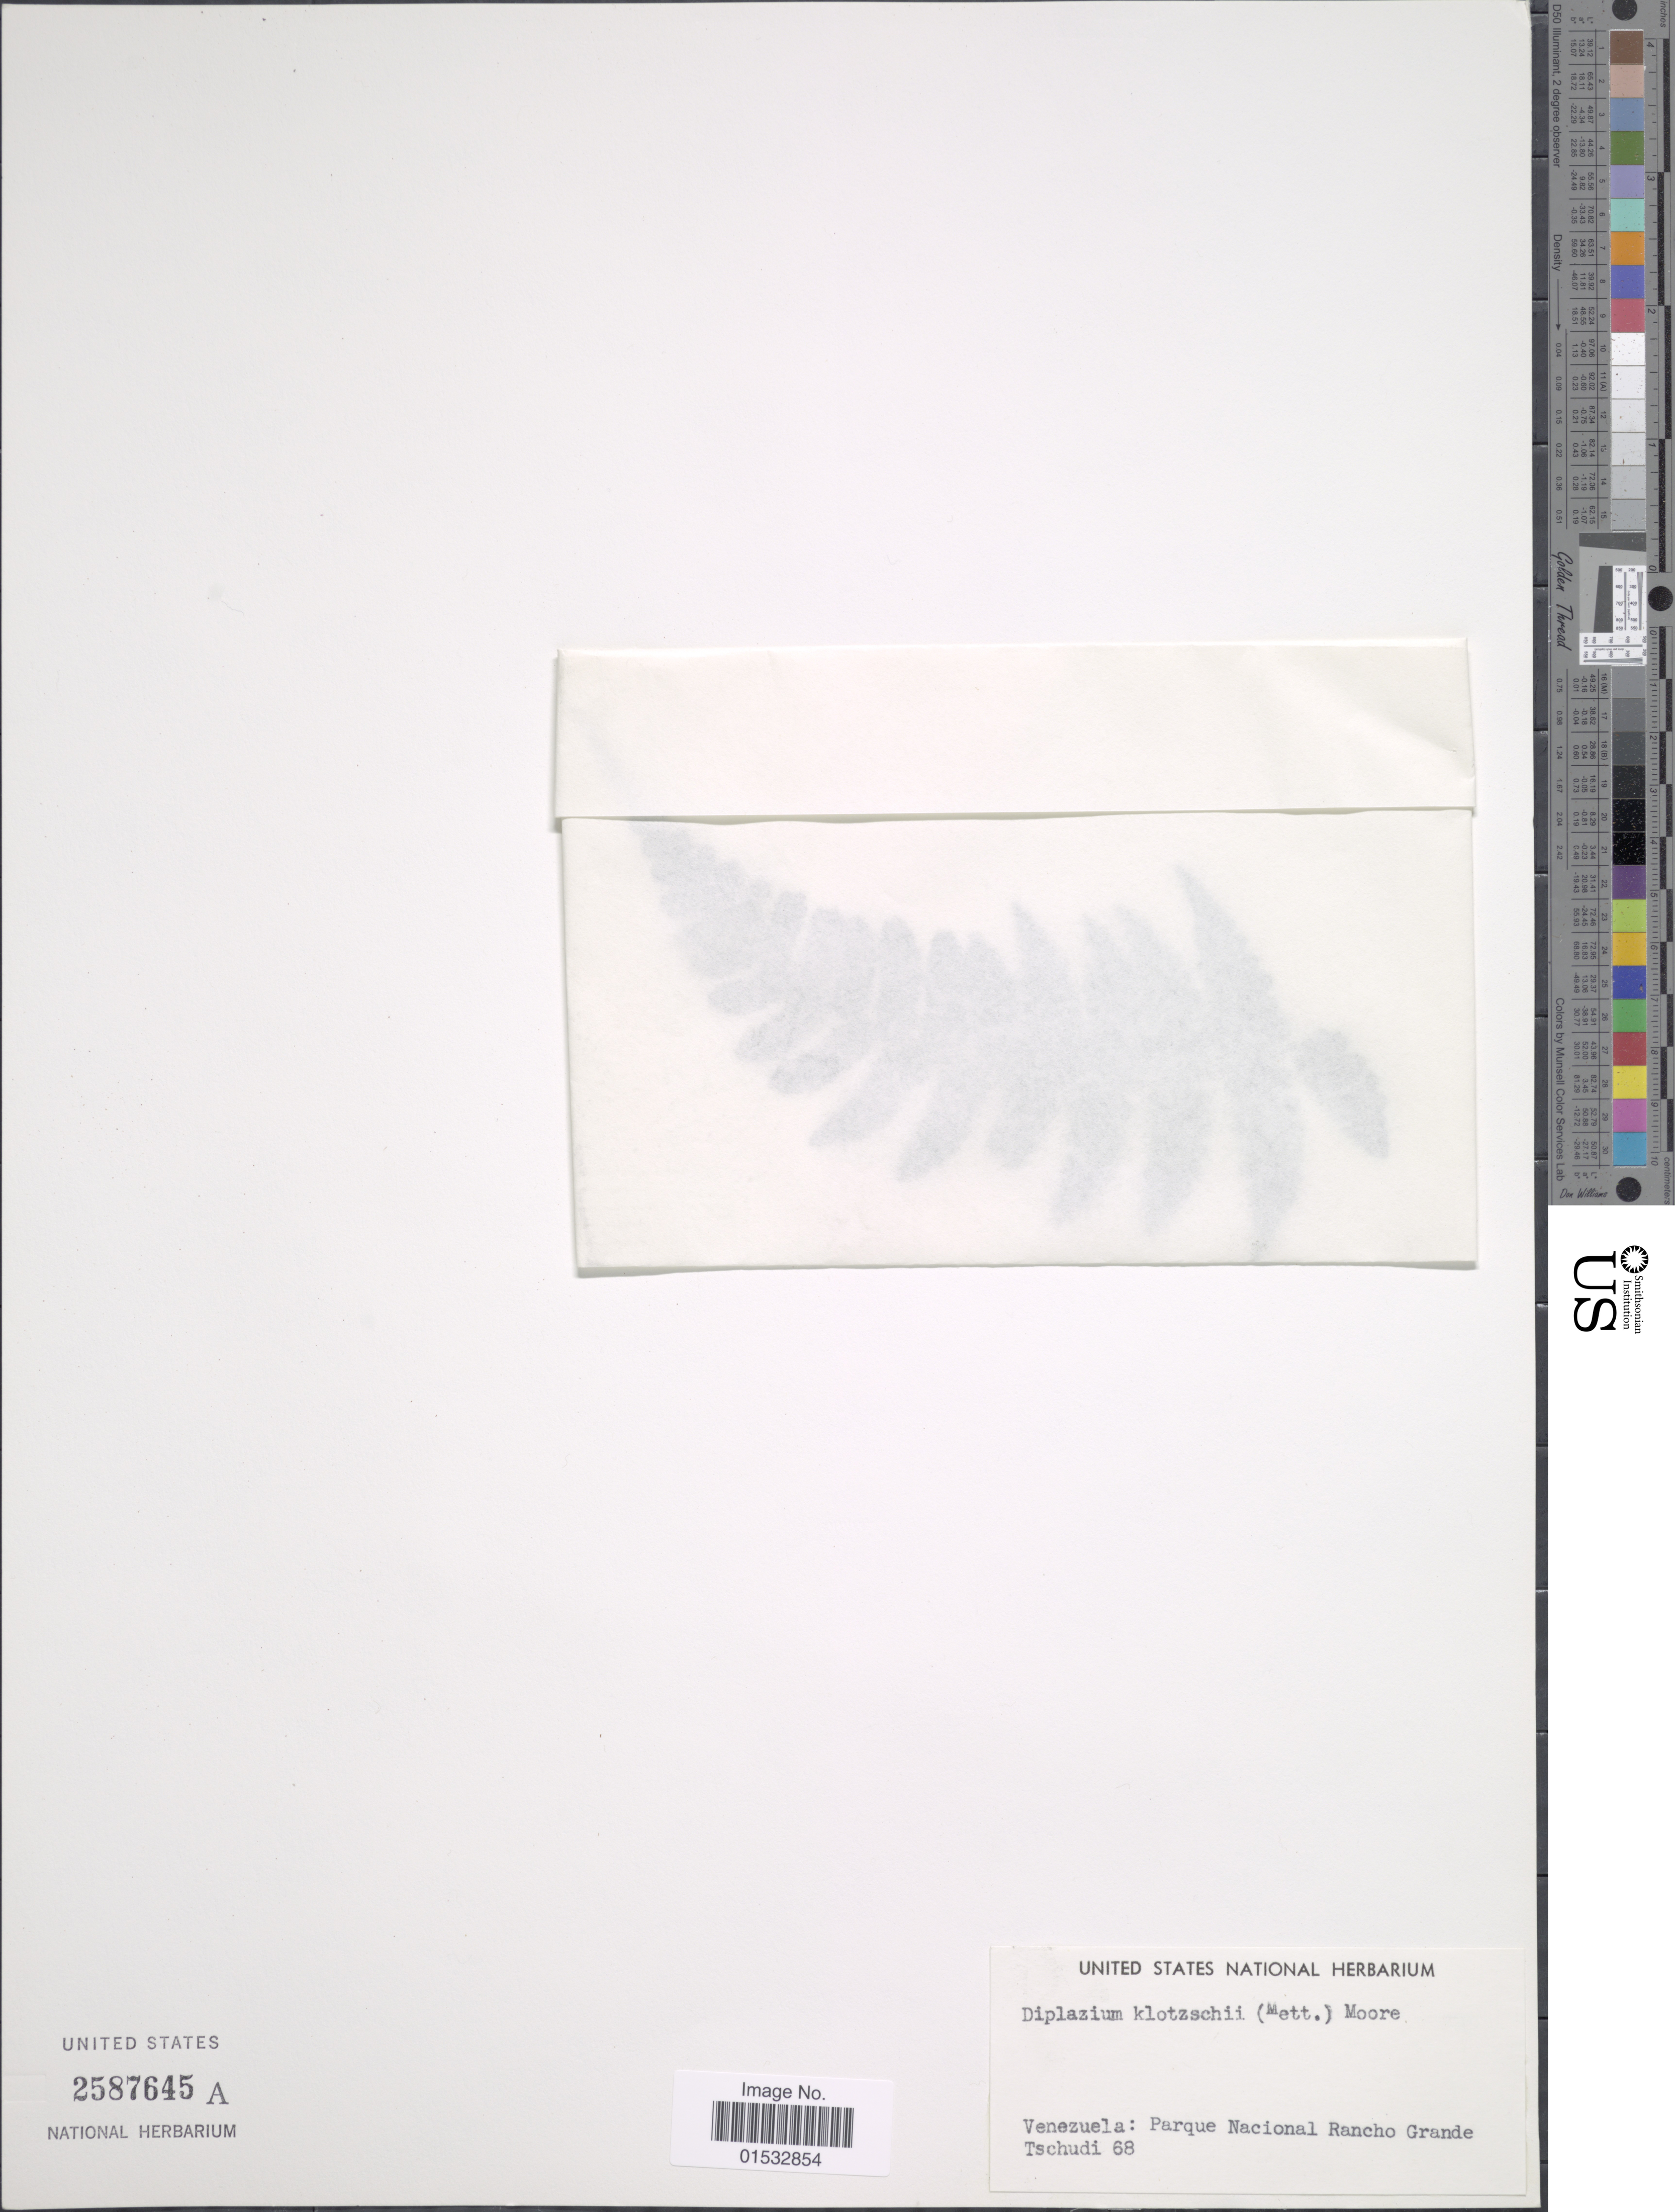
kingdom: Plantae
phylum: Tracheophyta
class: Polypodiopsida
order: Polypodiales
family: Athyriaceae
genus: Diplazium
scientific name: Diplazium diplazioides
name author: (Klotzsch & H. Karst.) Alston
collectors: Tschudi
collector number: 68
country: Venezuela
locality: Parque Nacional Rancho Grande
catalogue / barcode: US 2587645A